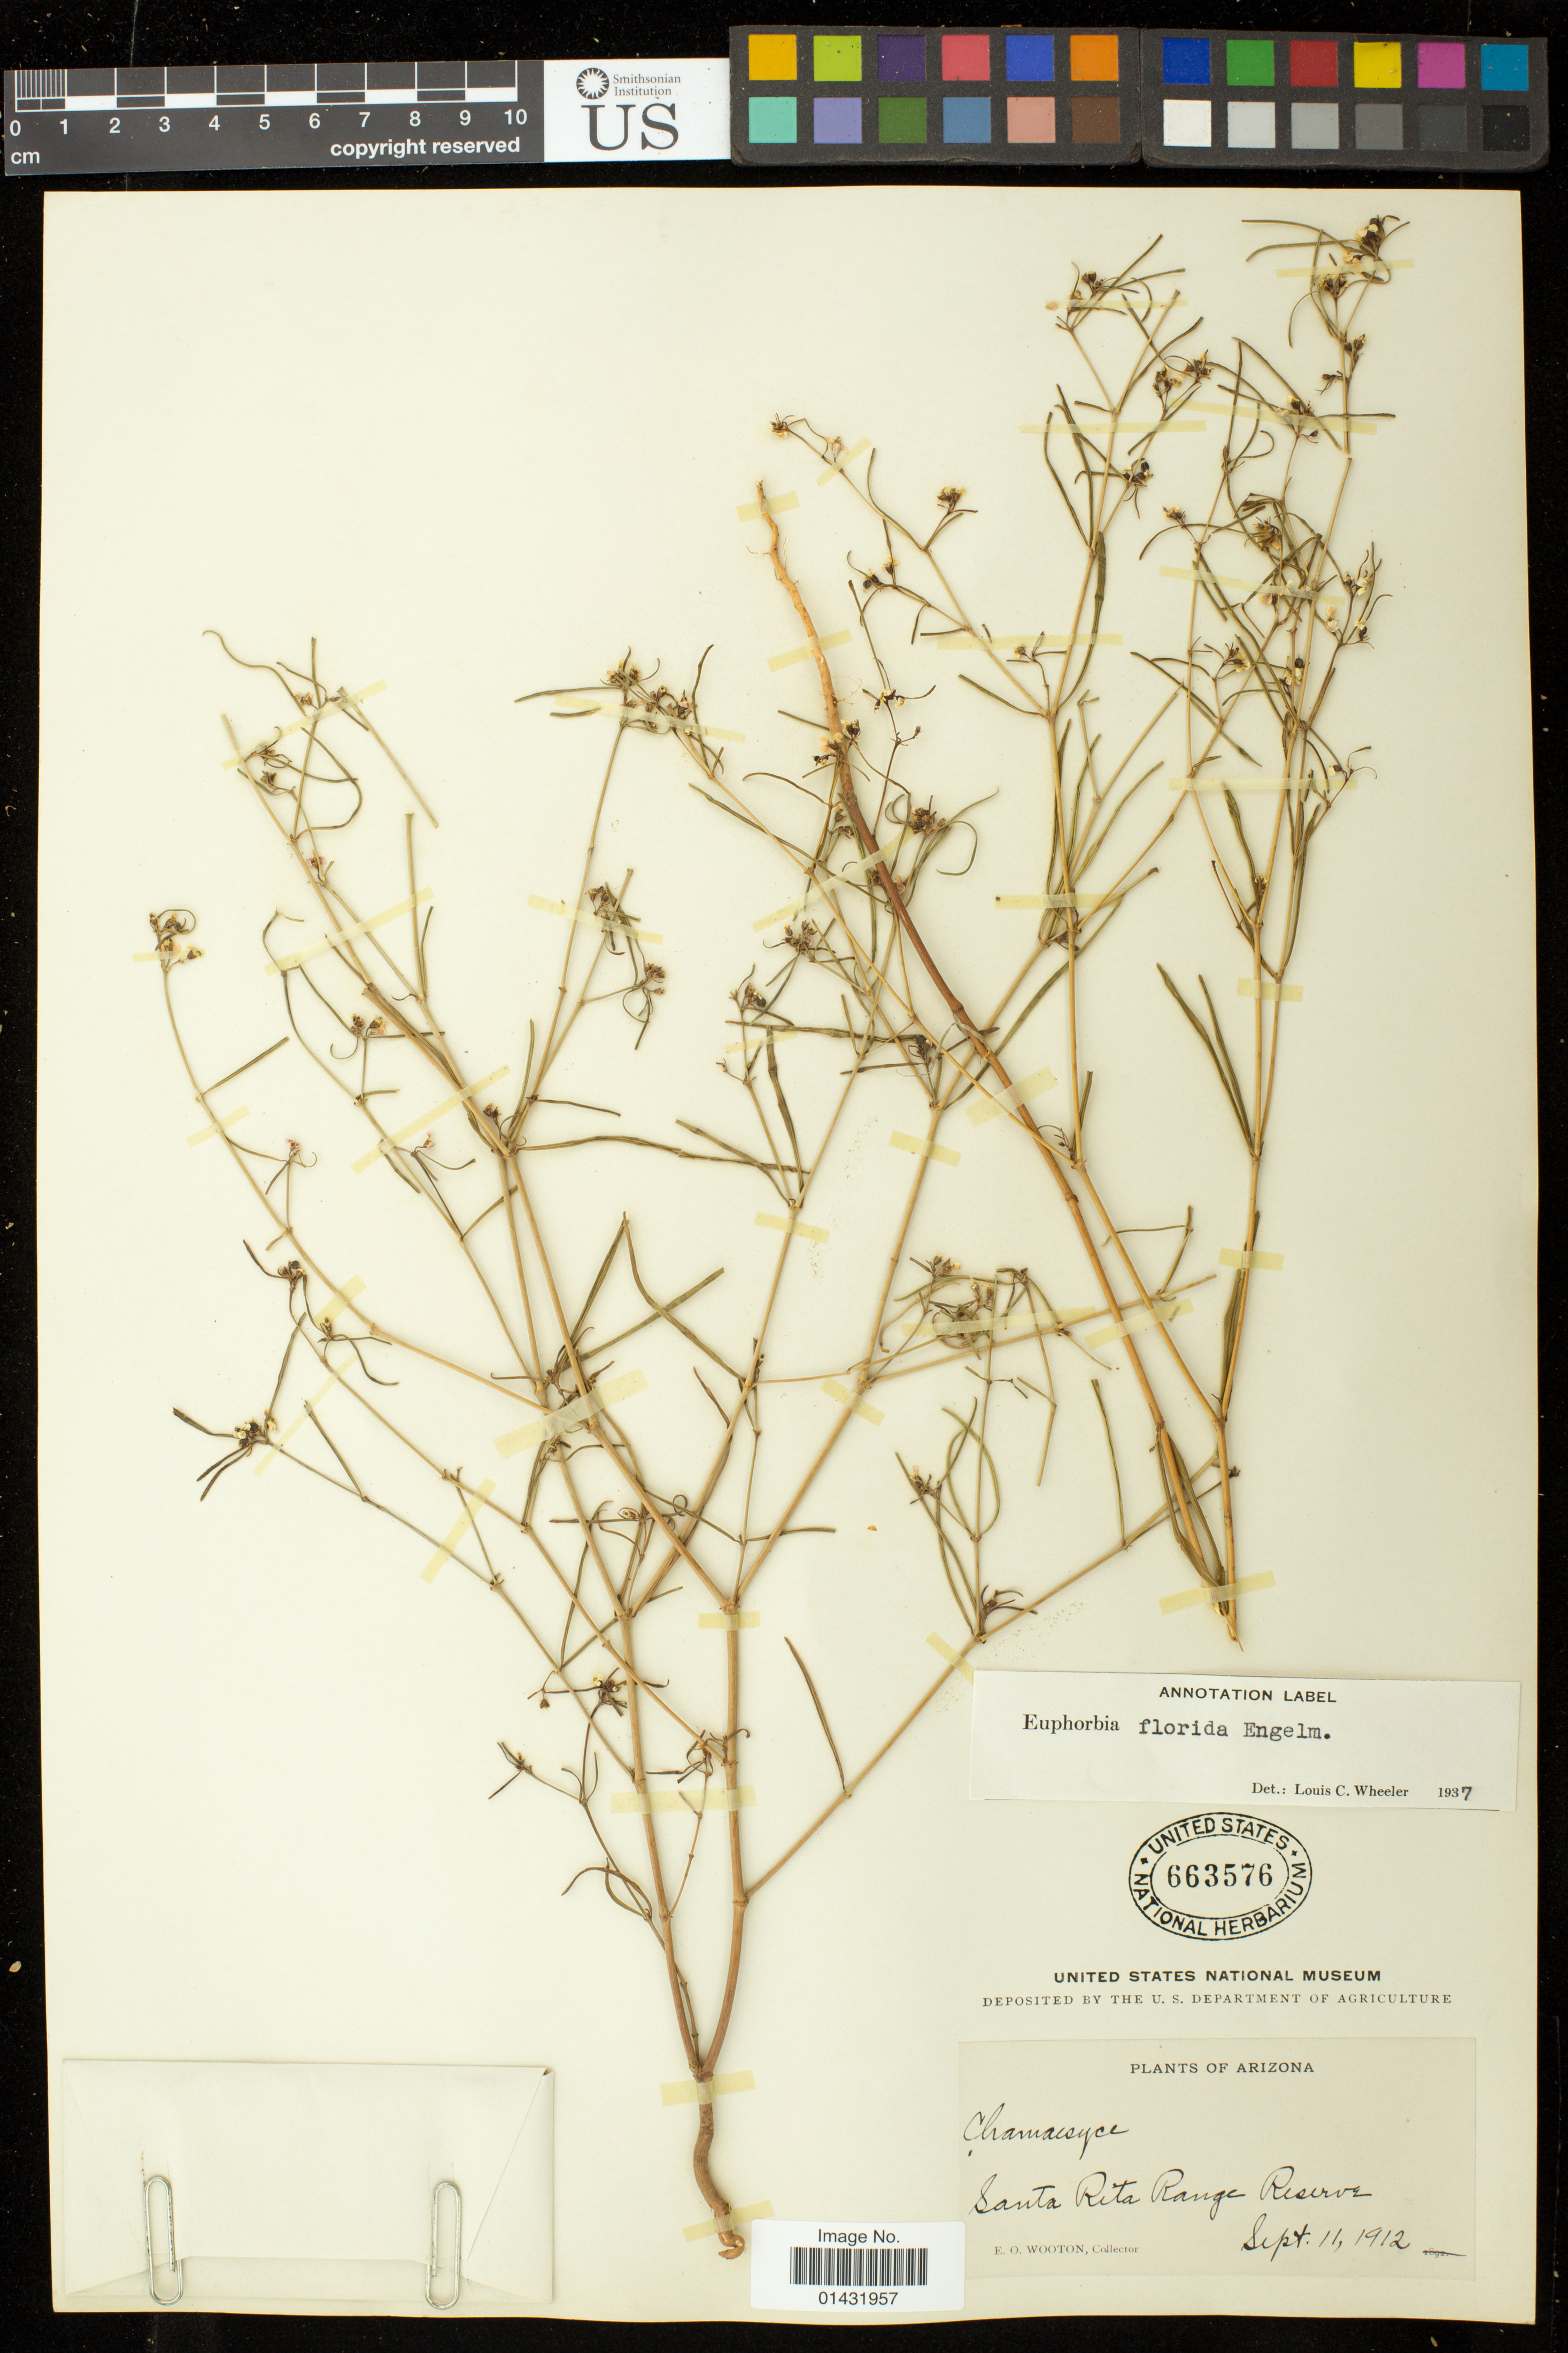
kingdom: Plantae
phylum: Tracheophyta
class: Magnoliopsida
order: Malpighiales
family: Euphorbiaceae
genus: Euphorbia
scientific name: Euphorbia florida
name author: Engelm. in Emory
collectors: E. O. Wooton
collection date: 1912-09-11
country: United States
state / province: Arizona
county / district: Pima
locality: Santa Rita Range Reserve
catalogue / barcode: US 663576